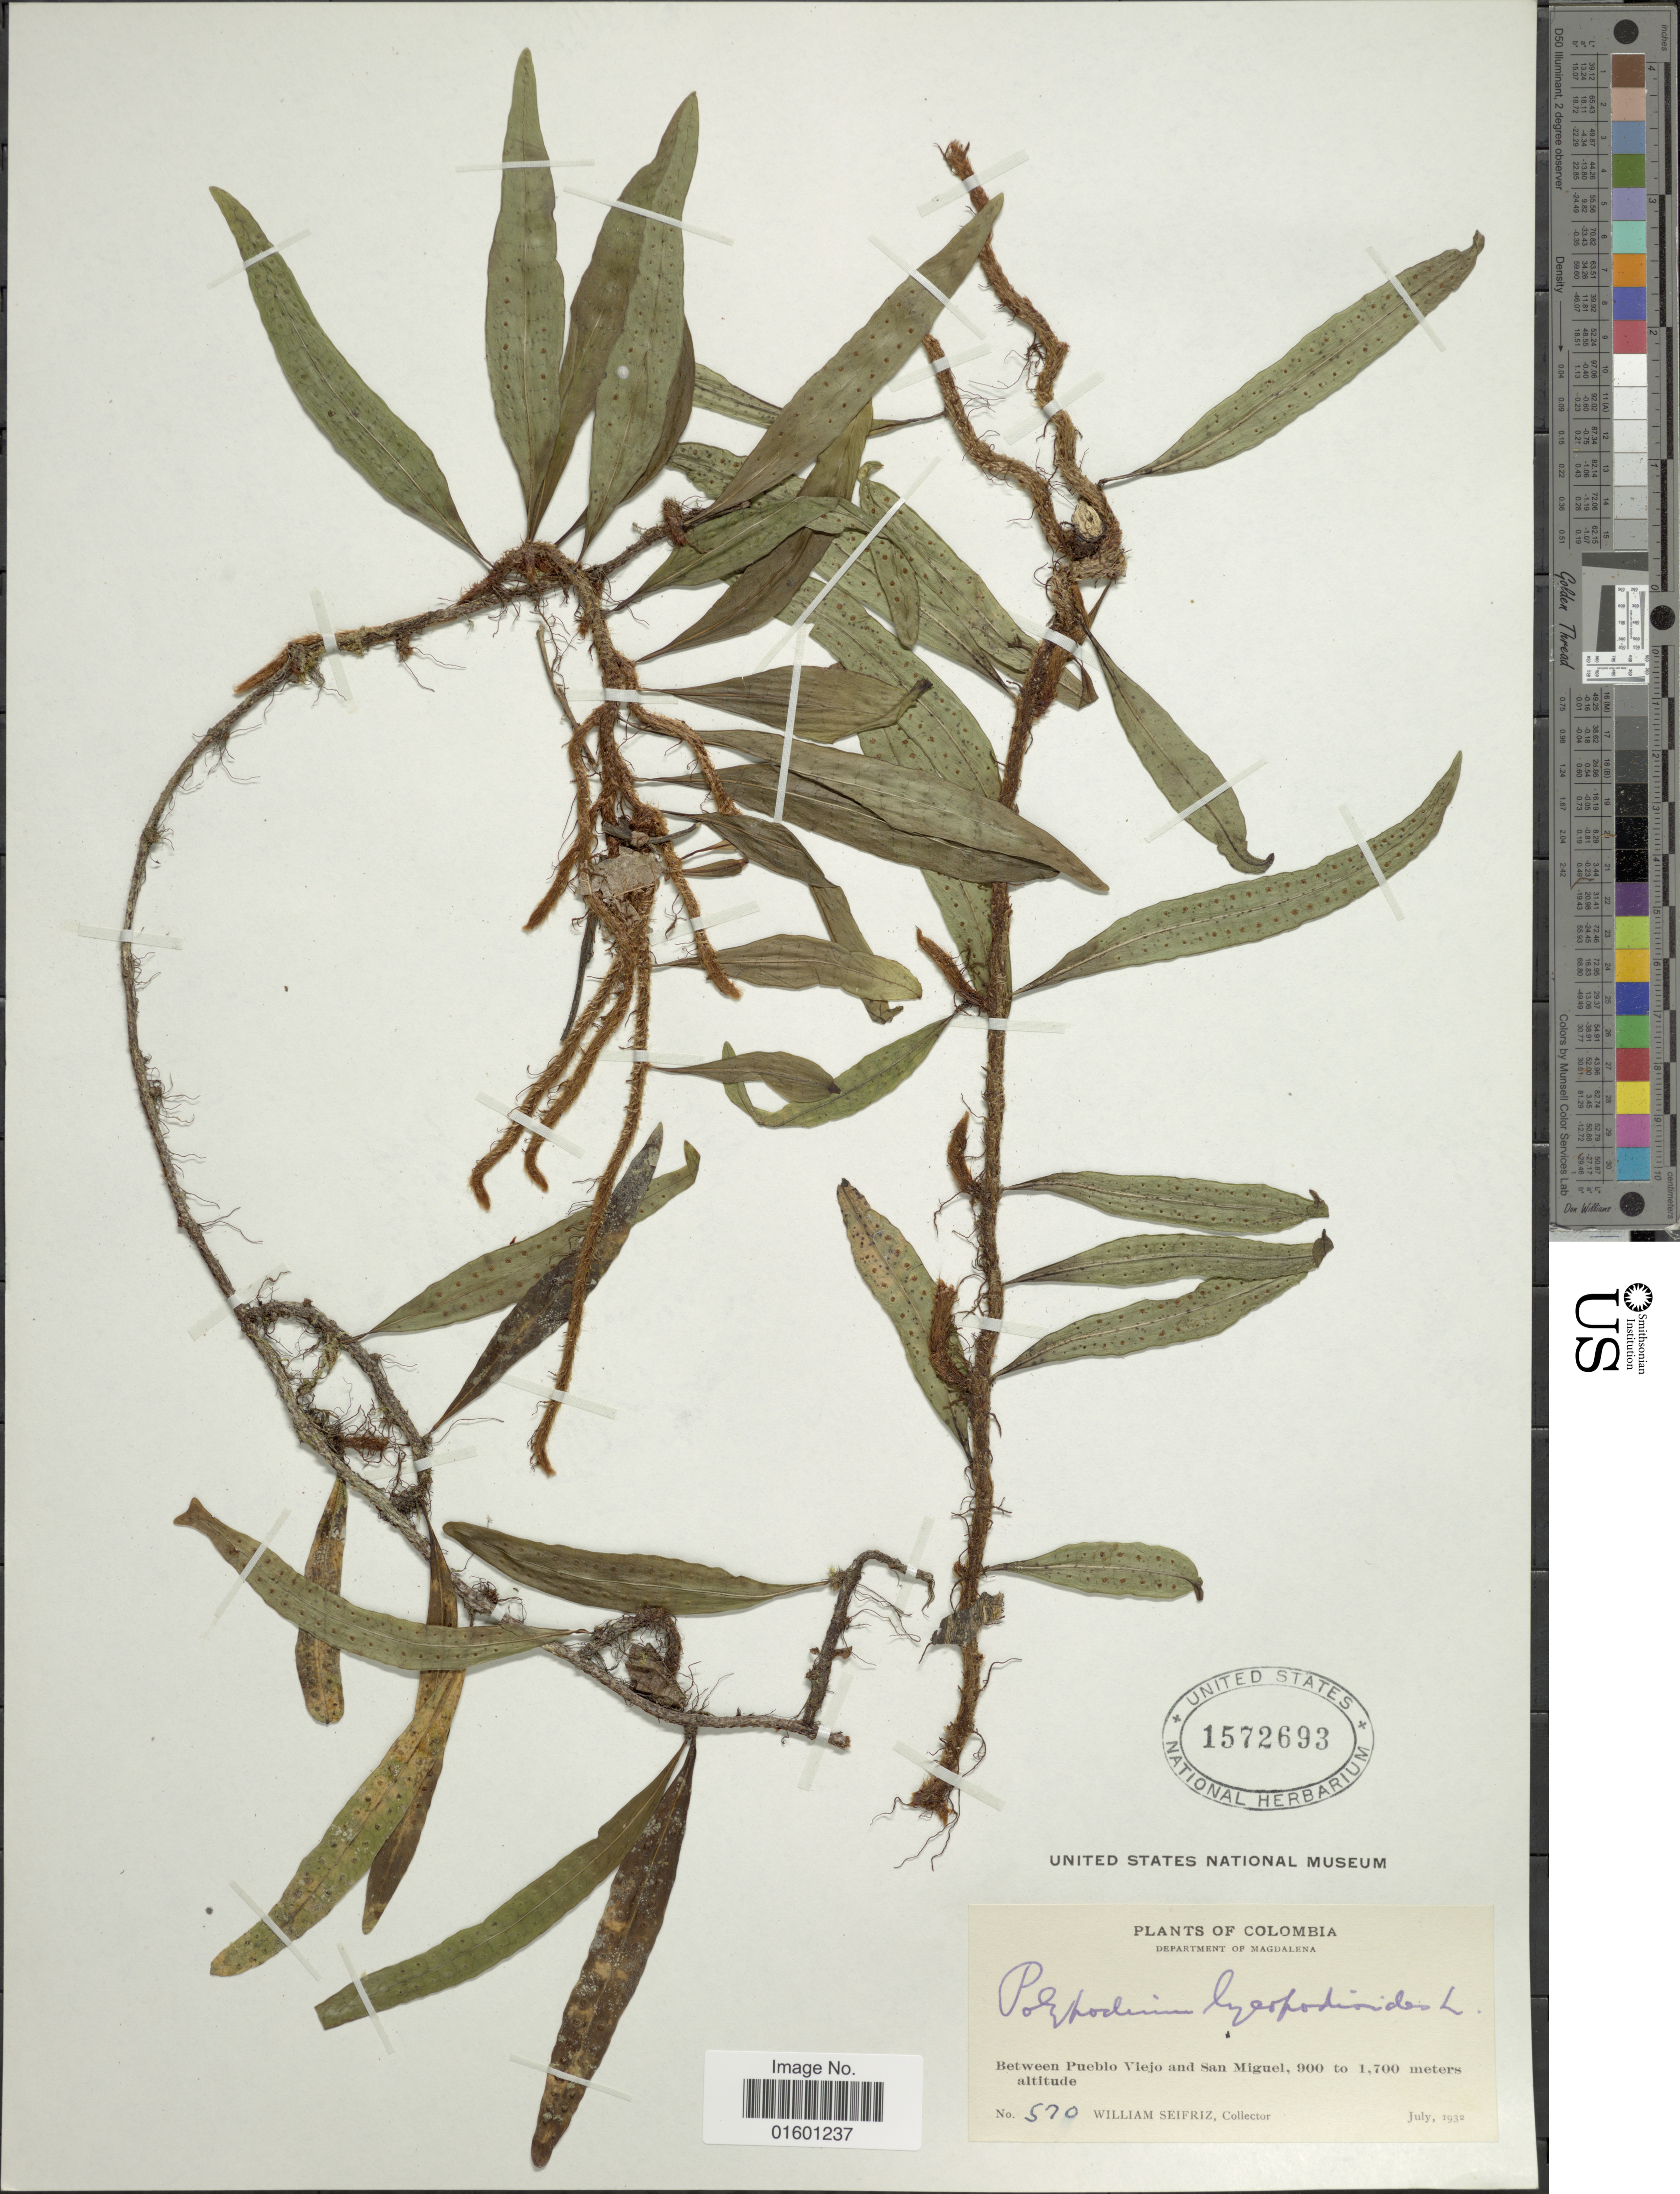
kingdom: Plantae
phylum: Tracheophyta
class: Polypodiopsida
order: Polypodiales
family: Polypodiaceae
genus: Microgramma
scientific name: Microgramma lycopodioides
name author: (L.) Copel.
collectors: W. Seifriz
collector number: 570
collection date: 1932-07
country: Colombia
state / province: Magdalena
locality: Between Pueblo Viejo and San Miguel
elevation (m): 900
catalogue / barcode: US 1572693